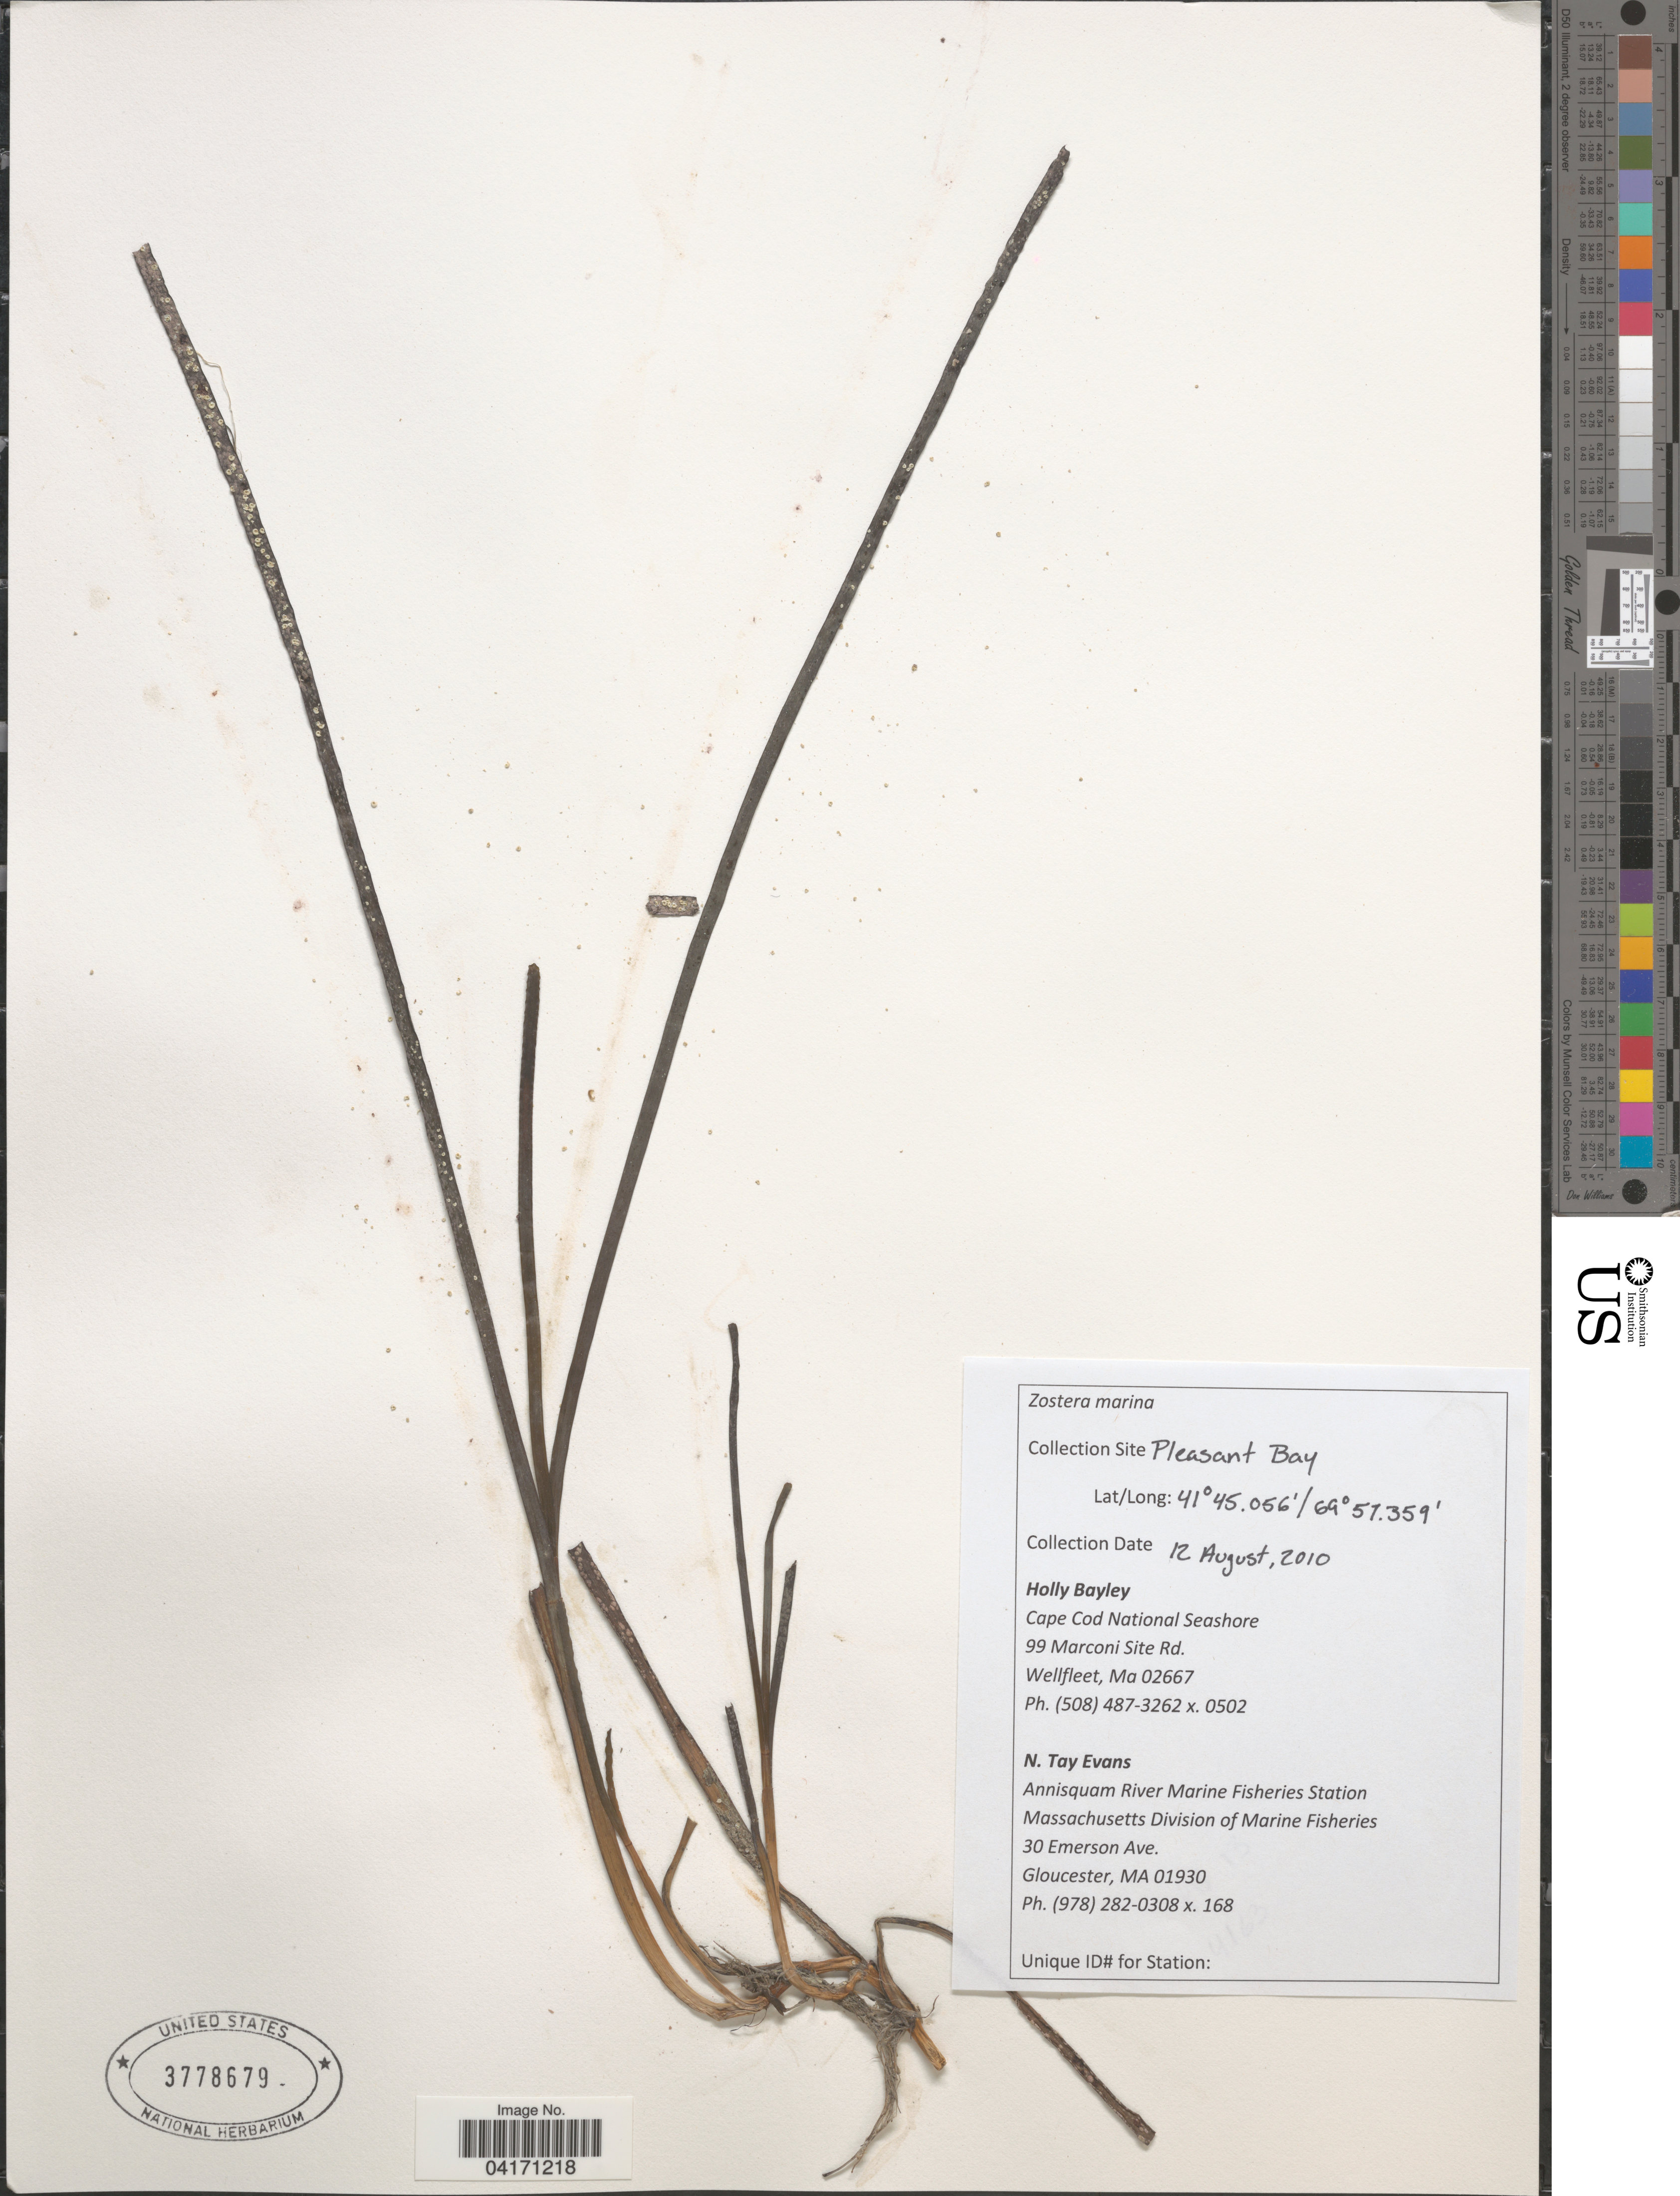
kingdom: Plantae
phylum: Tracheophyta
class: Liliopsida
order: Alismatales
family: Zosteraceae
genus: Zostera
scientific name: Zostera marina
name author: L.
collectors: H. Bayley & N. Evans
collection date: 2010-08-12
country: United States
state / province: Massachusetts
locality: Pleasant Bay.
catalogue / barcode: US 3778679